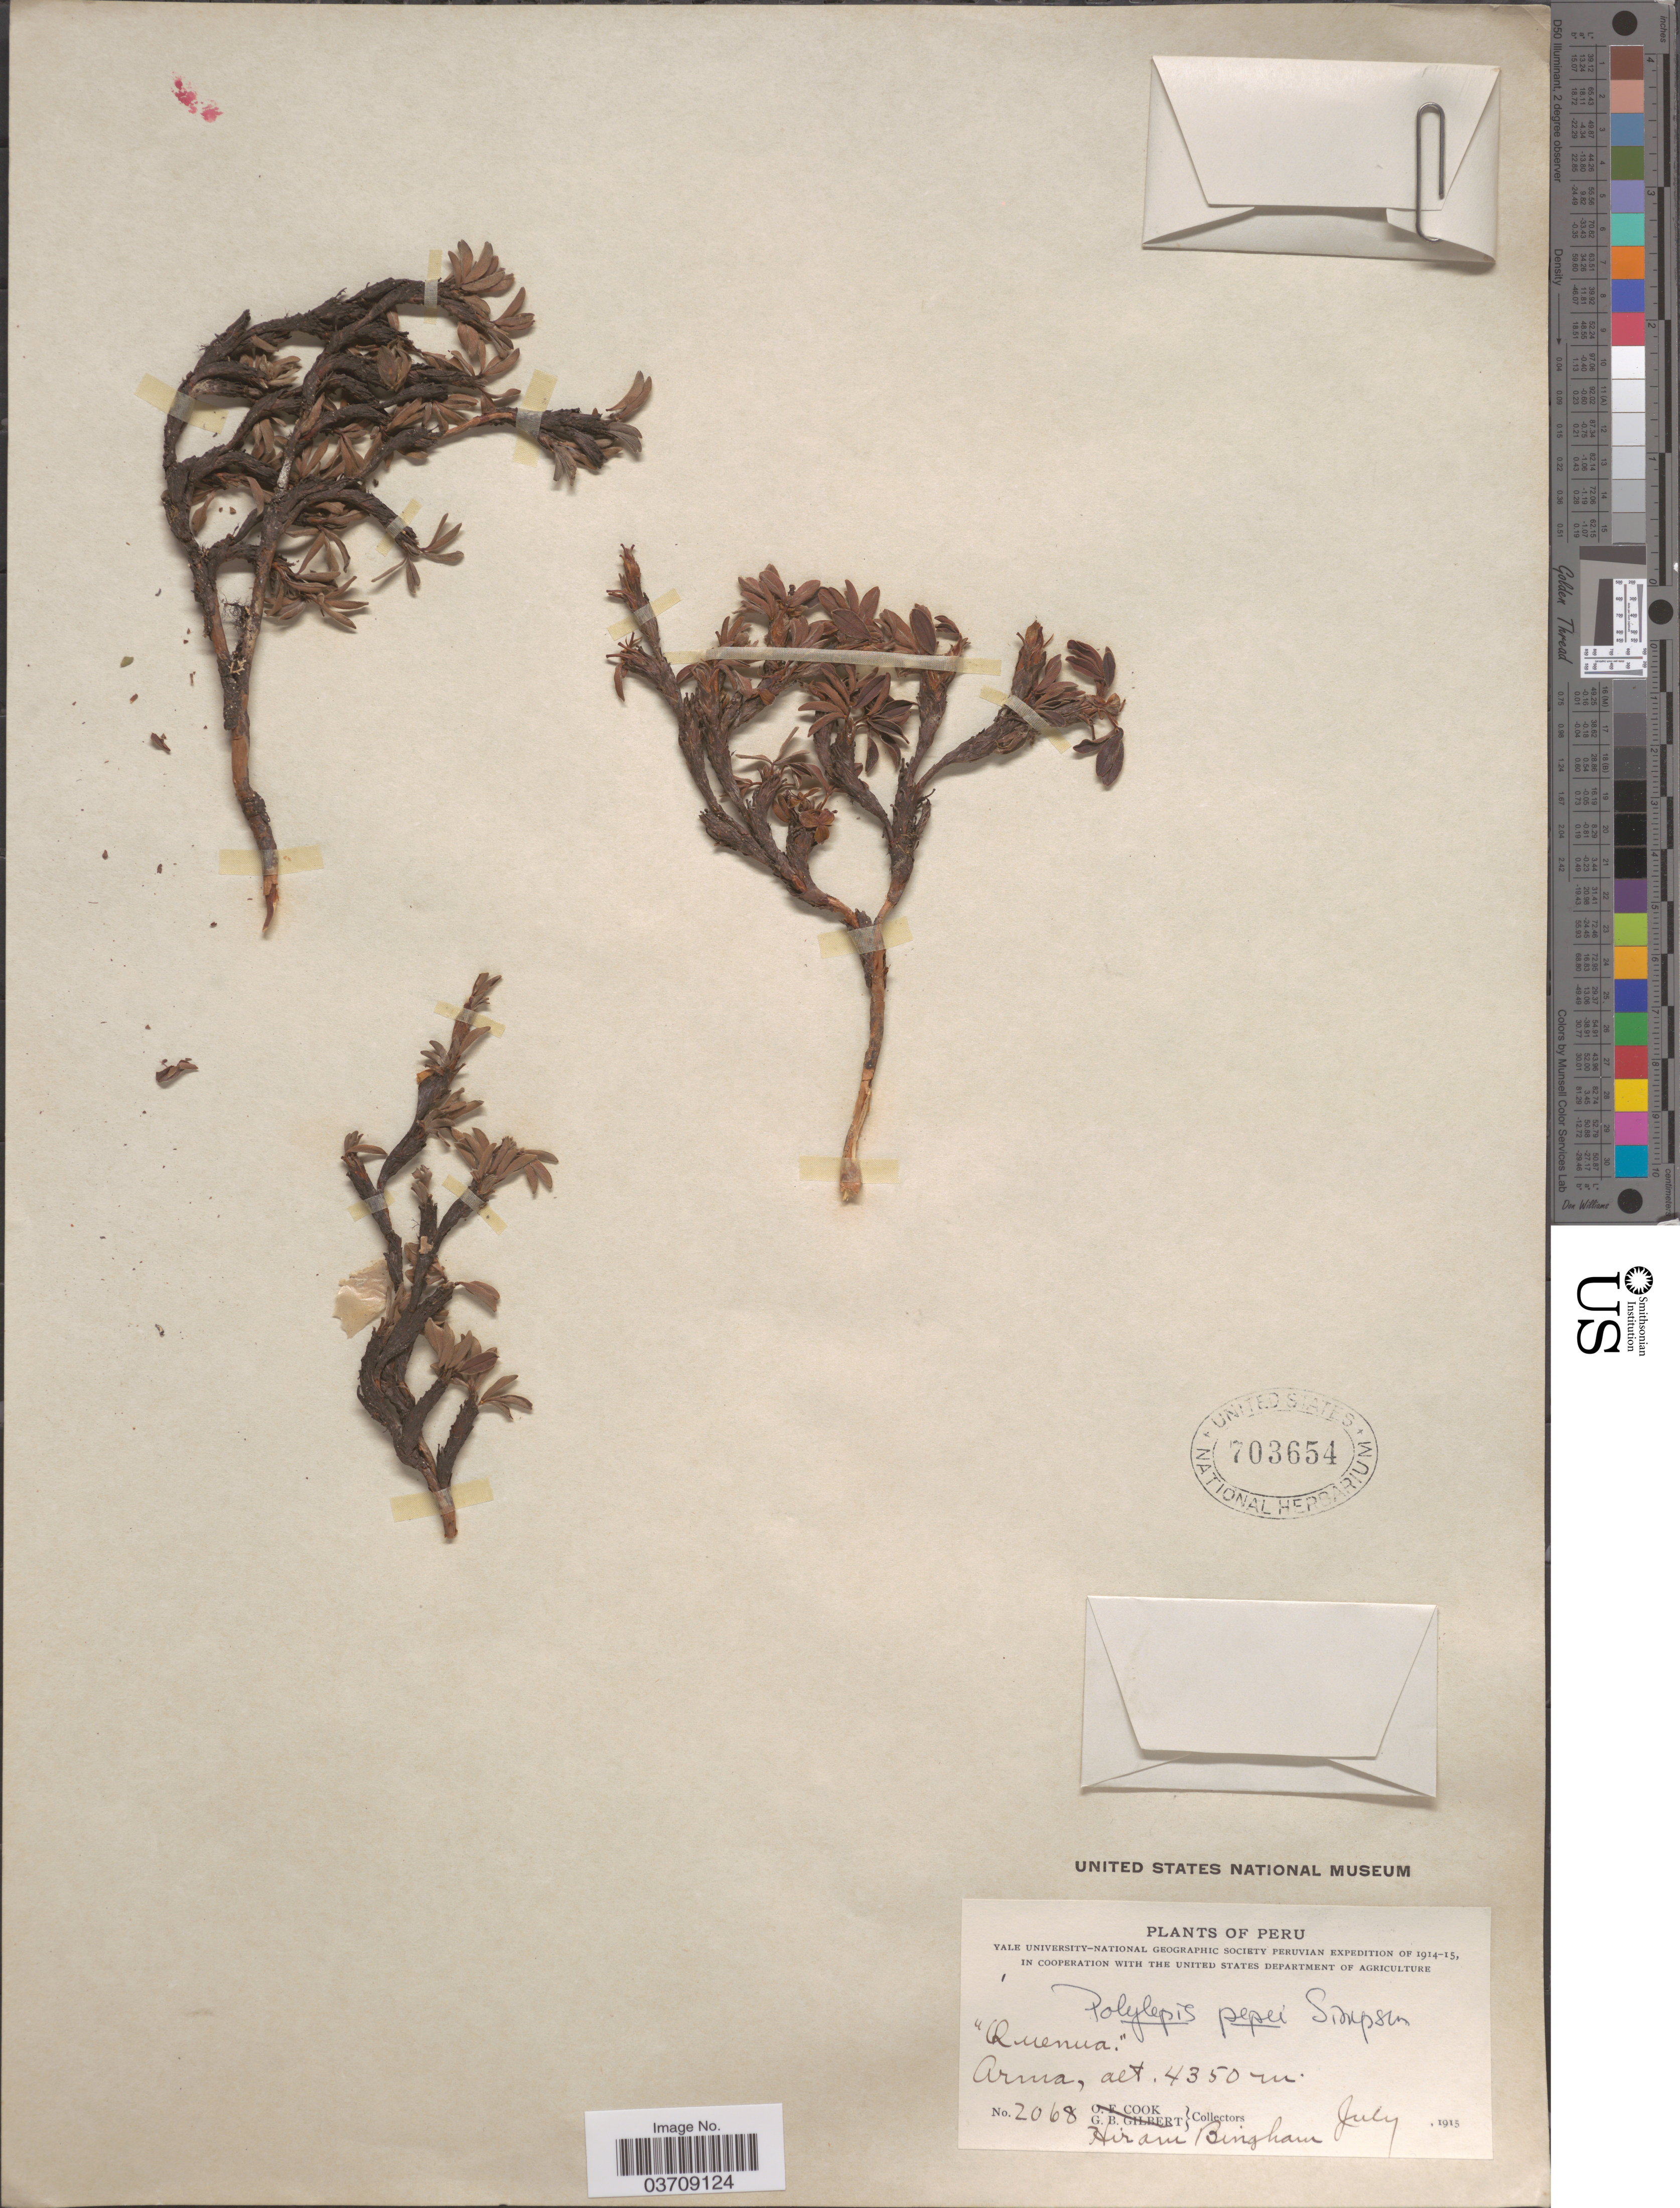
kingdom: Plantae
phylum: Tracheophyta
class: Magnoliopsida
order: Rosales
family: Rosaceae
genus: Polylepis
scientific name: Polylepis pepei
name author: B.B. Simpson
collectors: H. Bingham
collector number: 2068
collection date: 1915-07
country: Peru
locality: Arma.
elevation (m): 4350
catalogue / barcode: US 703654